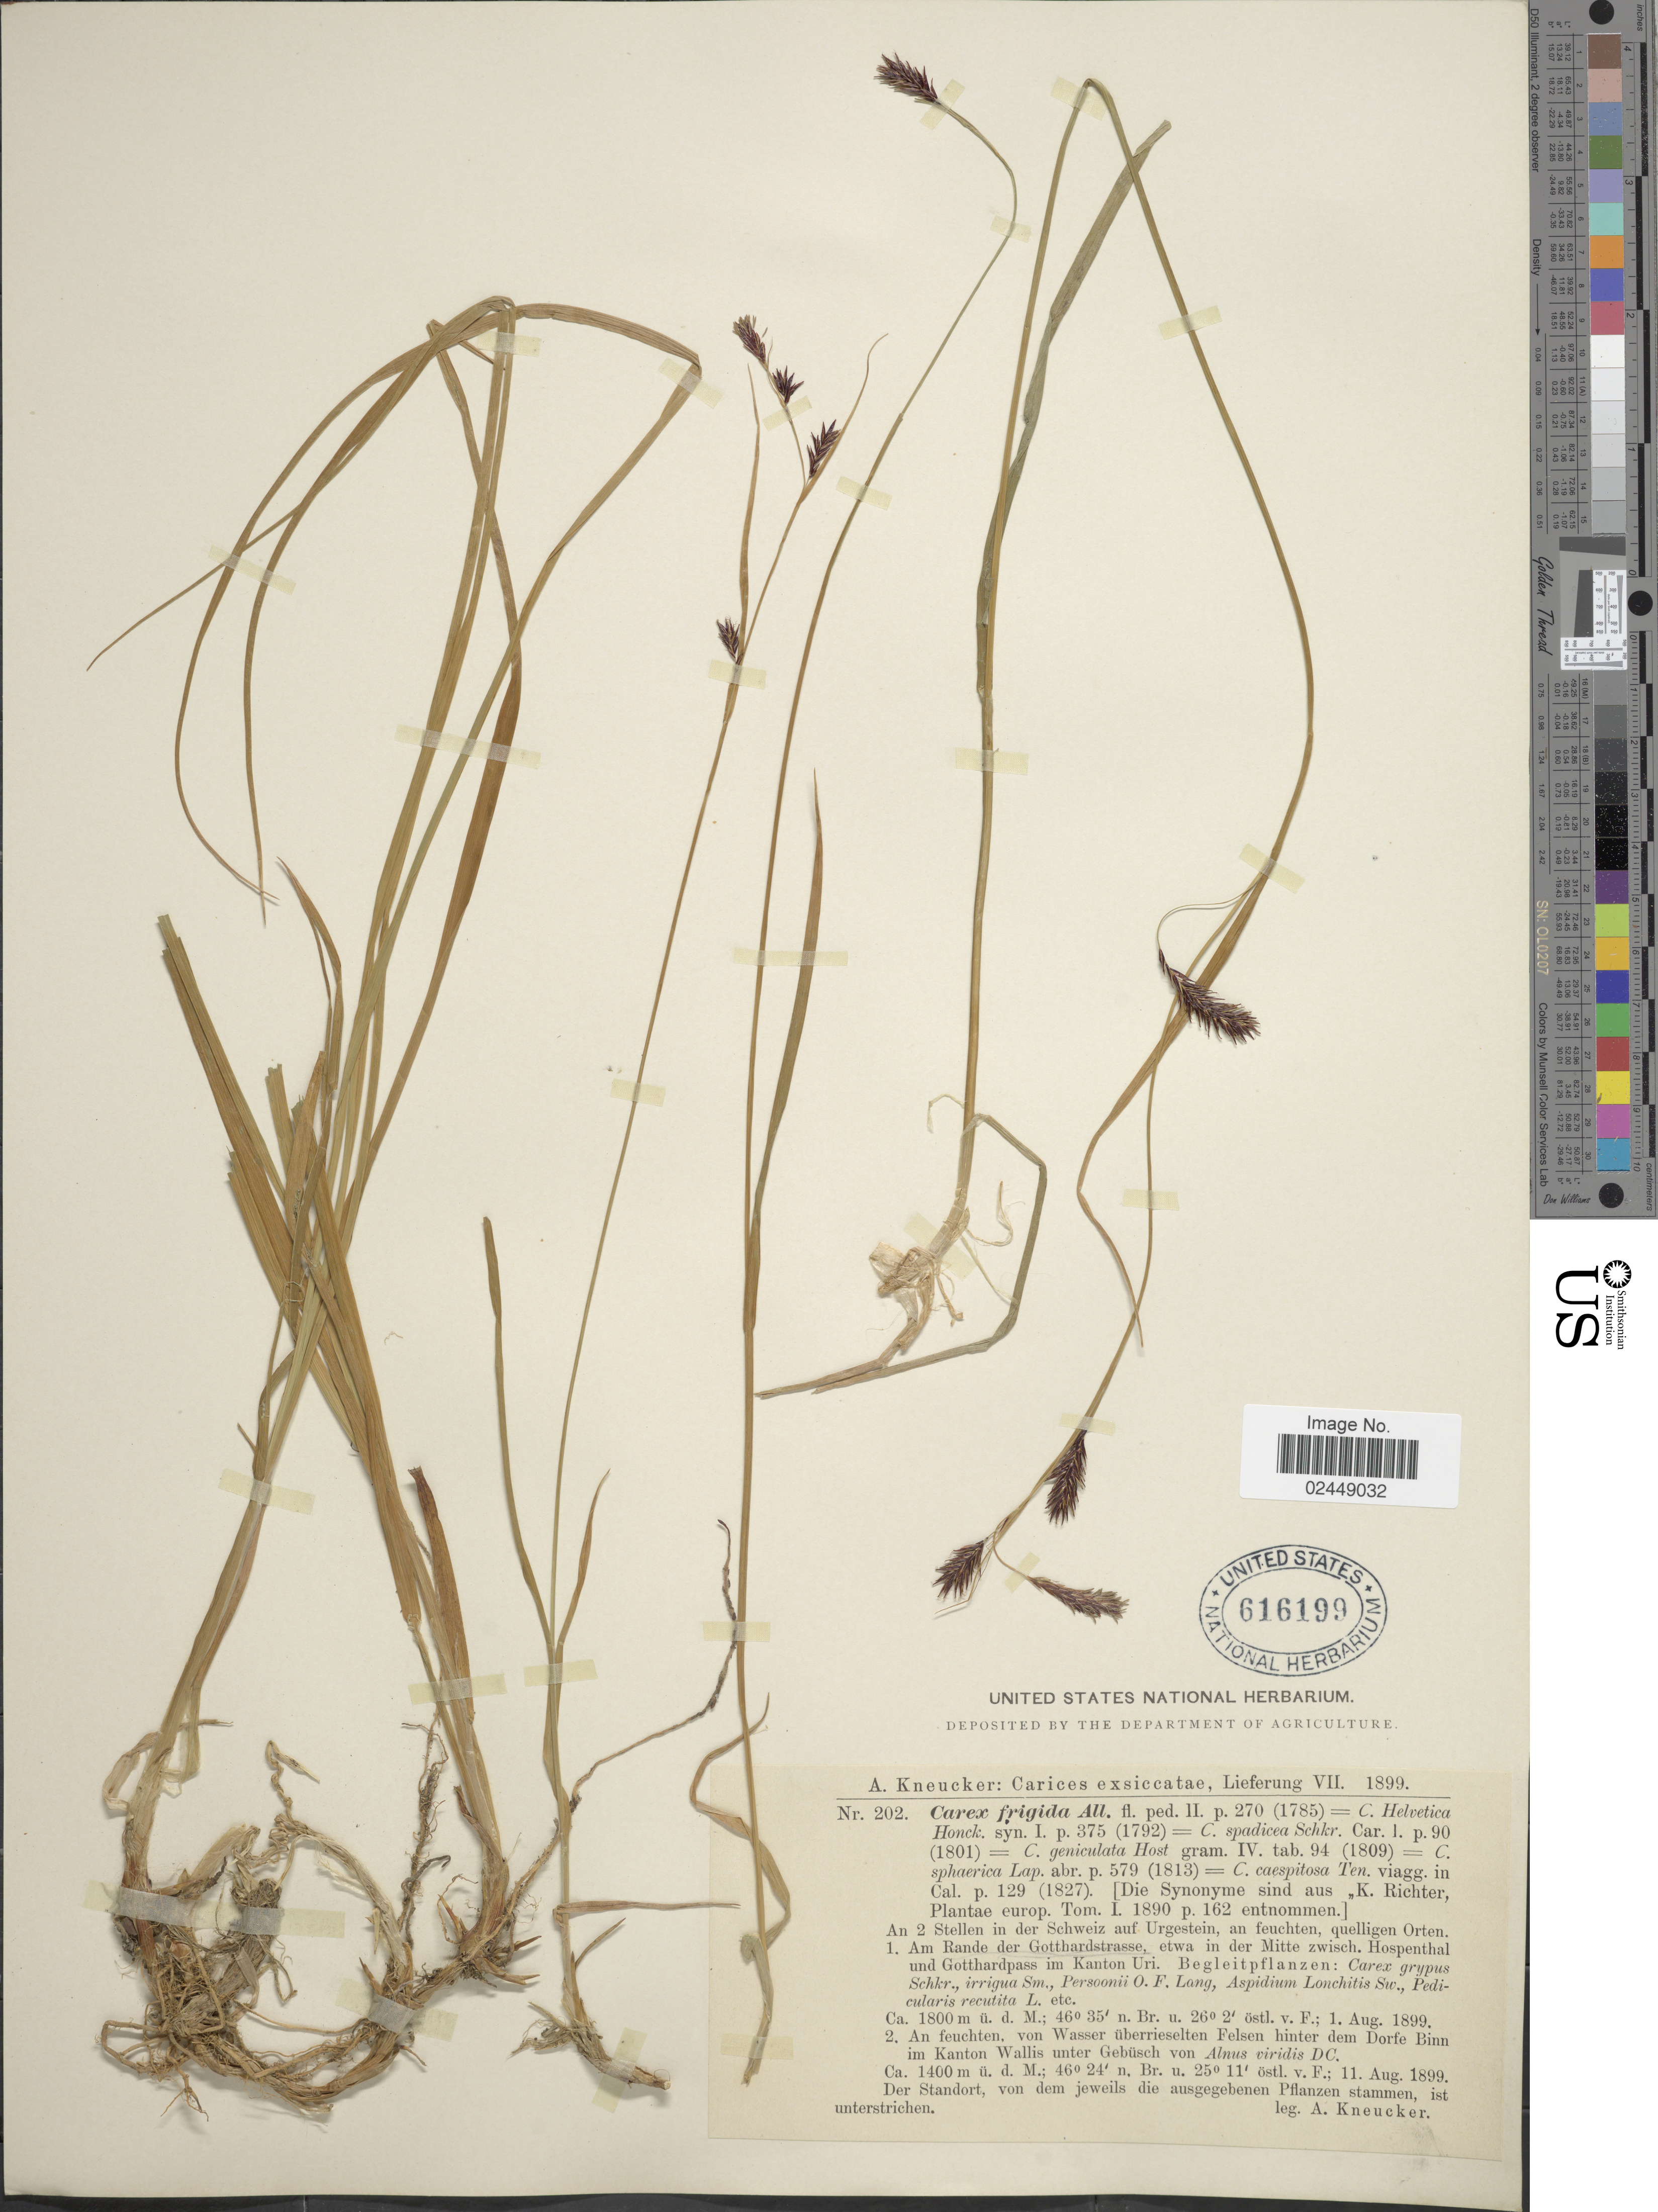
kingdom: Plantae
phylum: Tracheophyta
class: Liliopsida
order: Poales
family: Cyperaceae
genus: Carex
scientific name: Carex frigida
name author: All.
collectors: A. Kneucker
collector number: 202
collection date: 1899-08-01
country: Switzerland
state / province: Uri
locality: Am Rande der Gotthardstrasse, etwa in der Mitte zwisch. Hospenthal und Gotthardpass im Kanton Uri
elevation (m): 1800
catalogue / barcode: US 616199